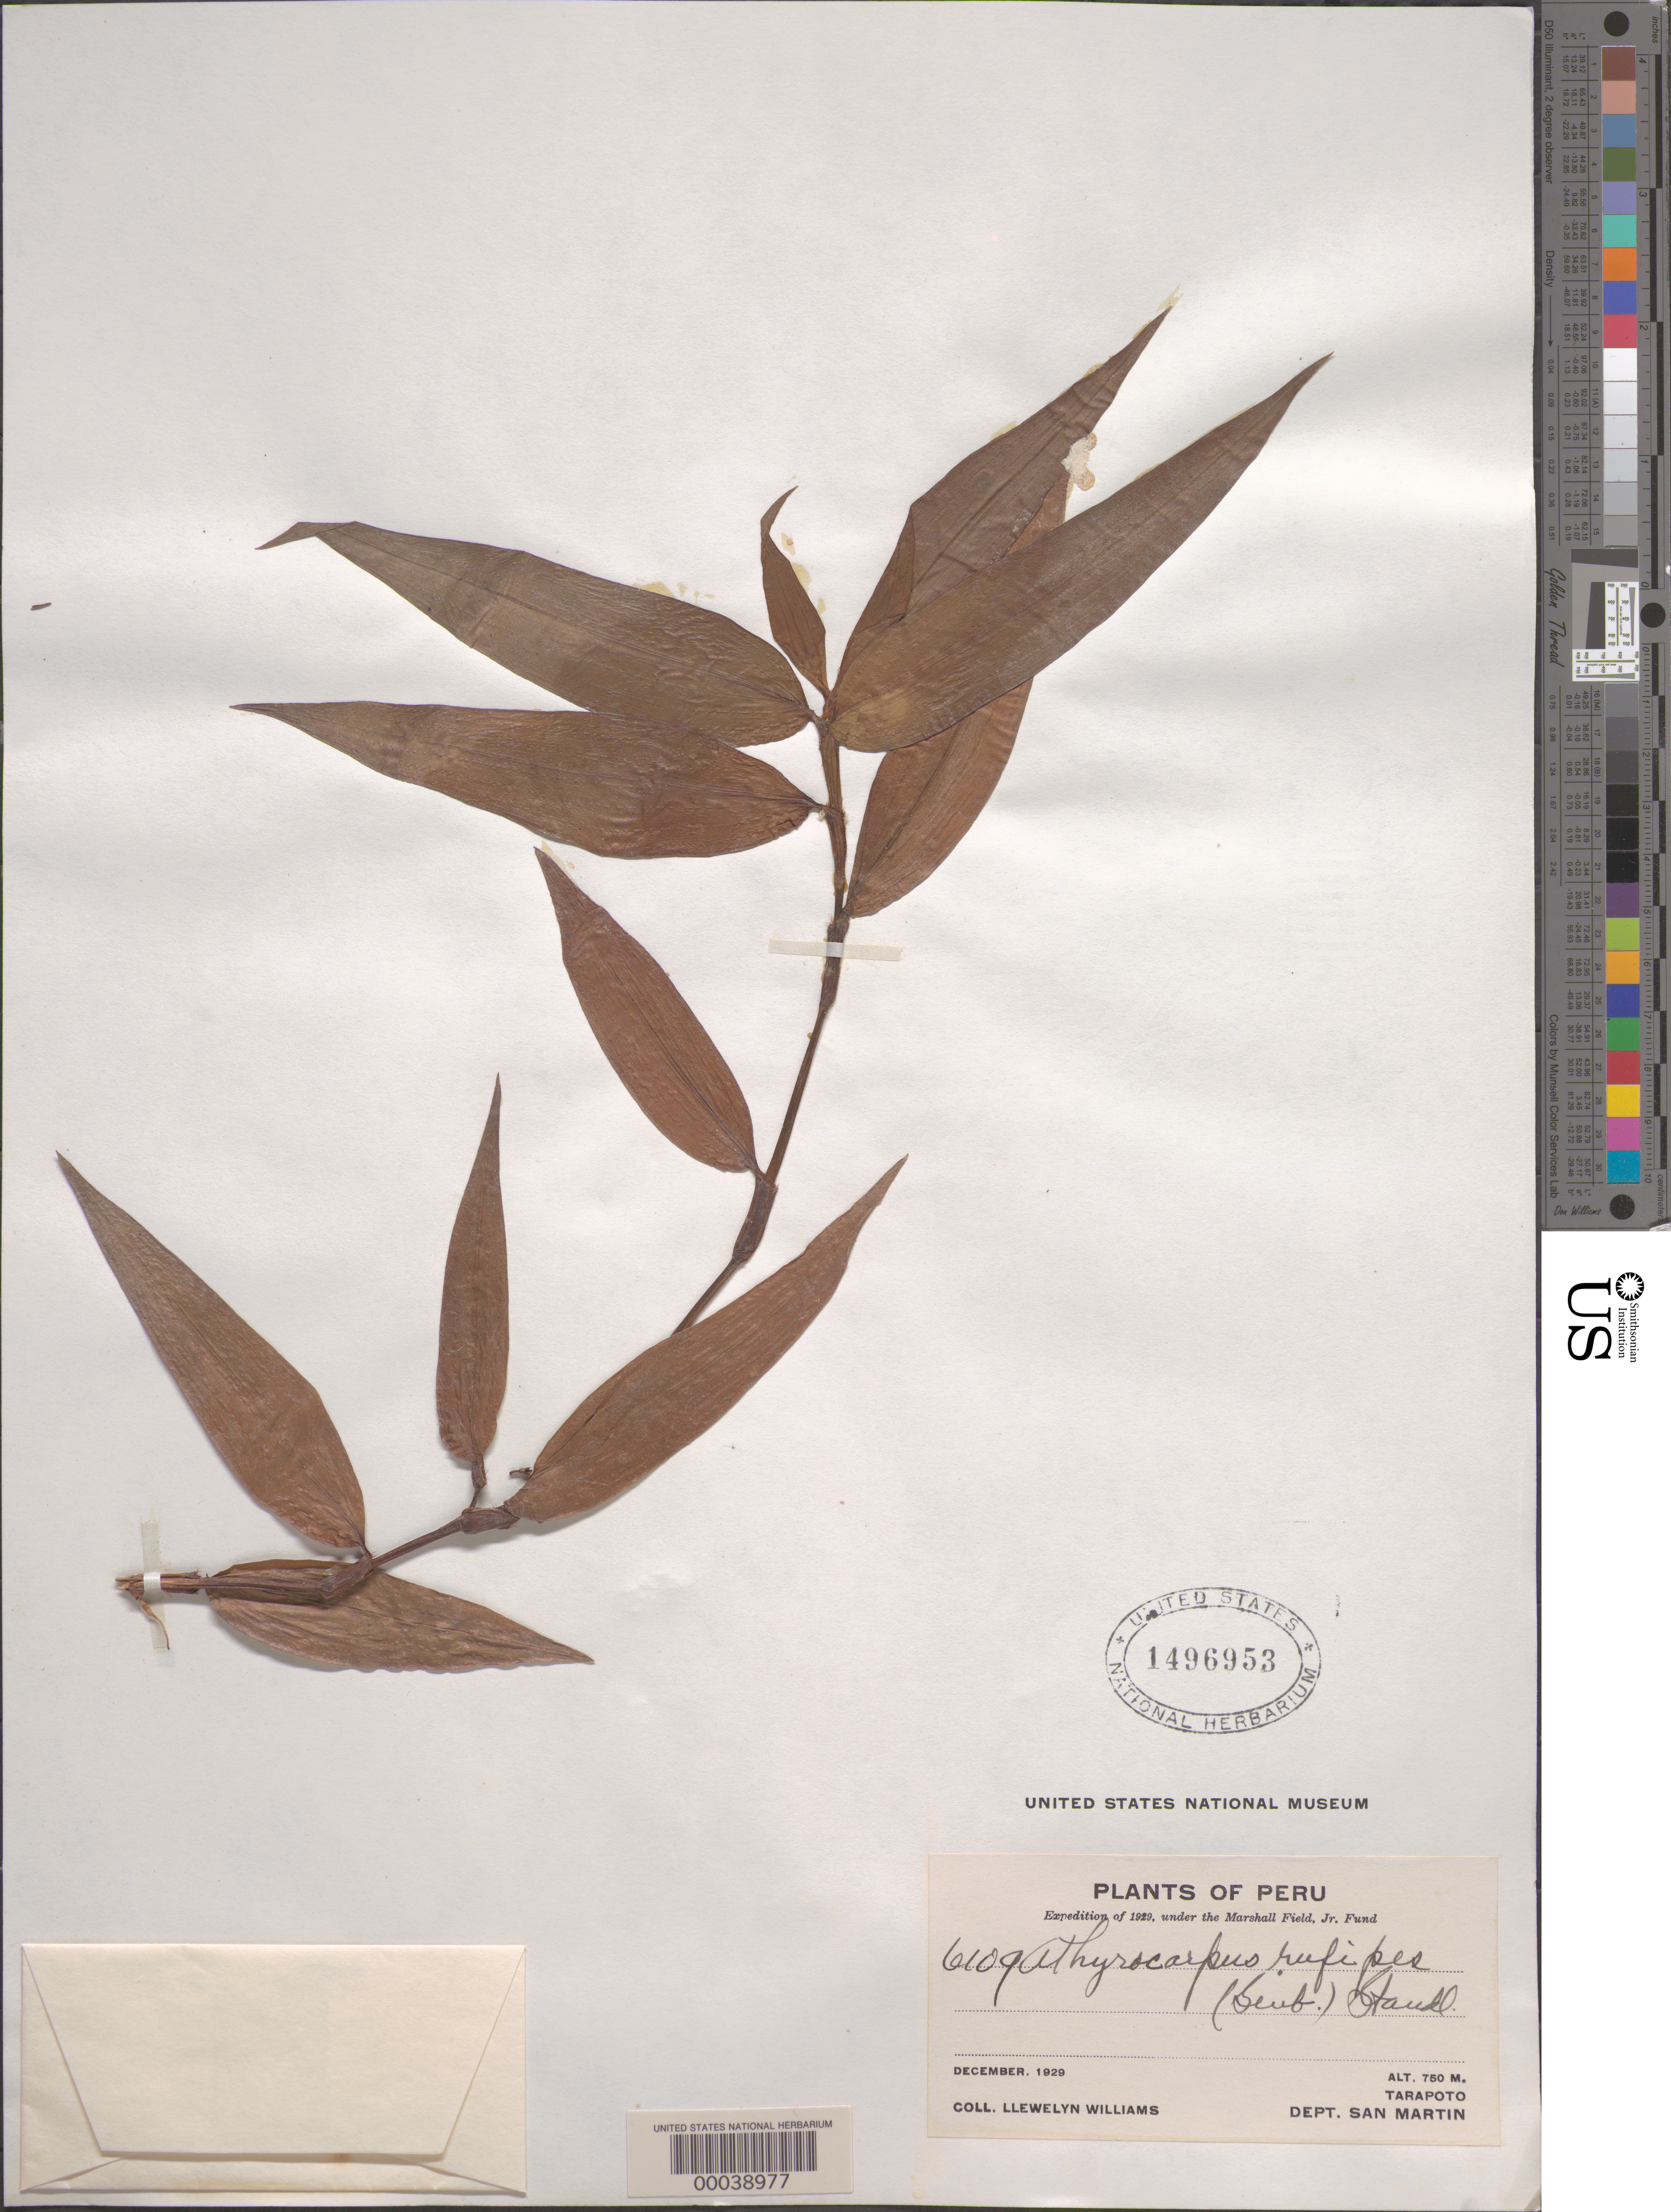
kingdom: Plantae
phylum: Tracheophyta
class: Liliopsida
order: Commelinales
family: Commelinaceae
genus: Commelina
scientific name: Commelina rufipes var. glabrata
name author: (D.R. Hunt) Faden & D.R. Hunt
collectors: Ll. Williams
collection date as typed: Dec 1929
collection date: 1929-12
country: Peru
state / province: San Martín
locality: Tarapoto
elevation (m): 750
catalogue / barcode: US 1496953